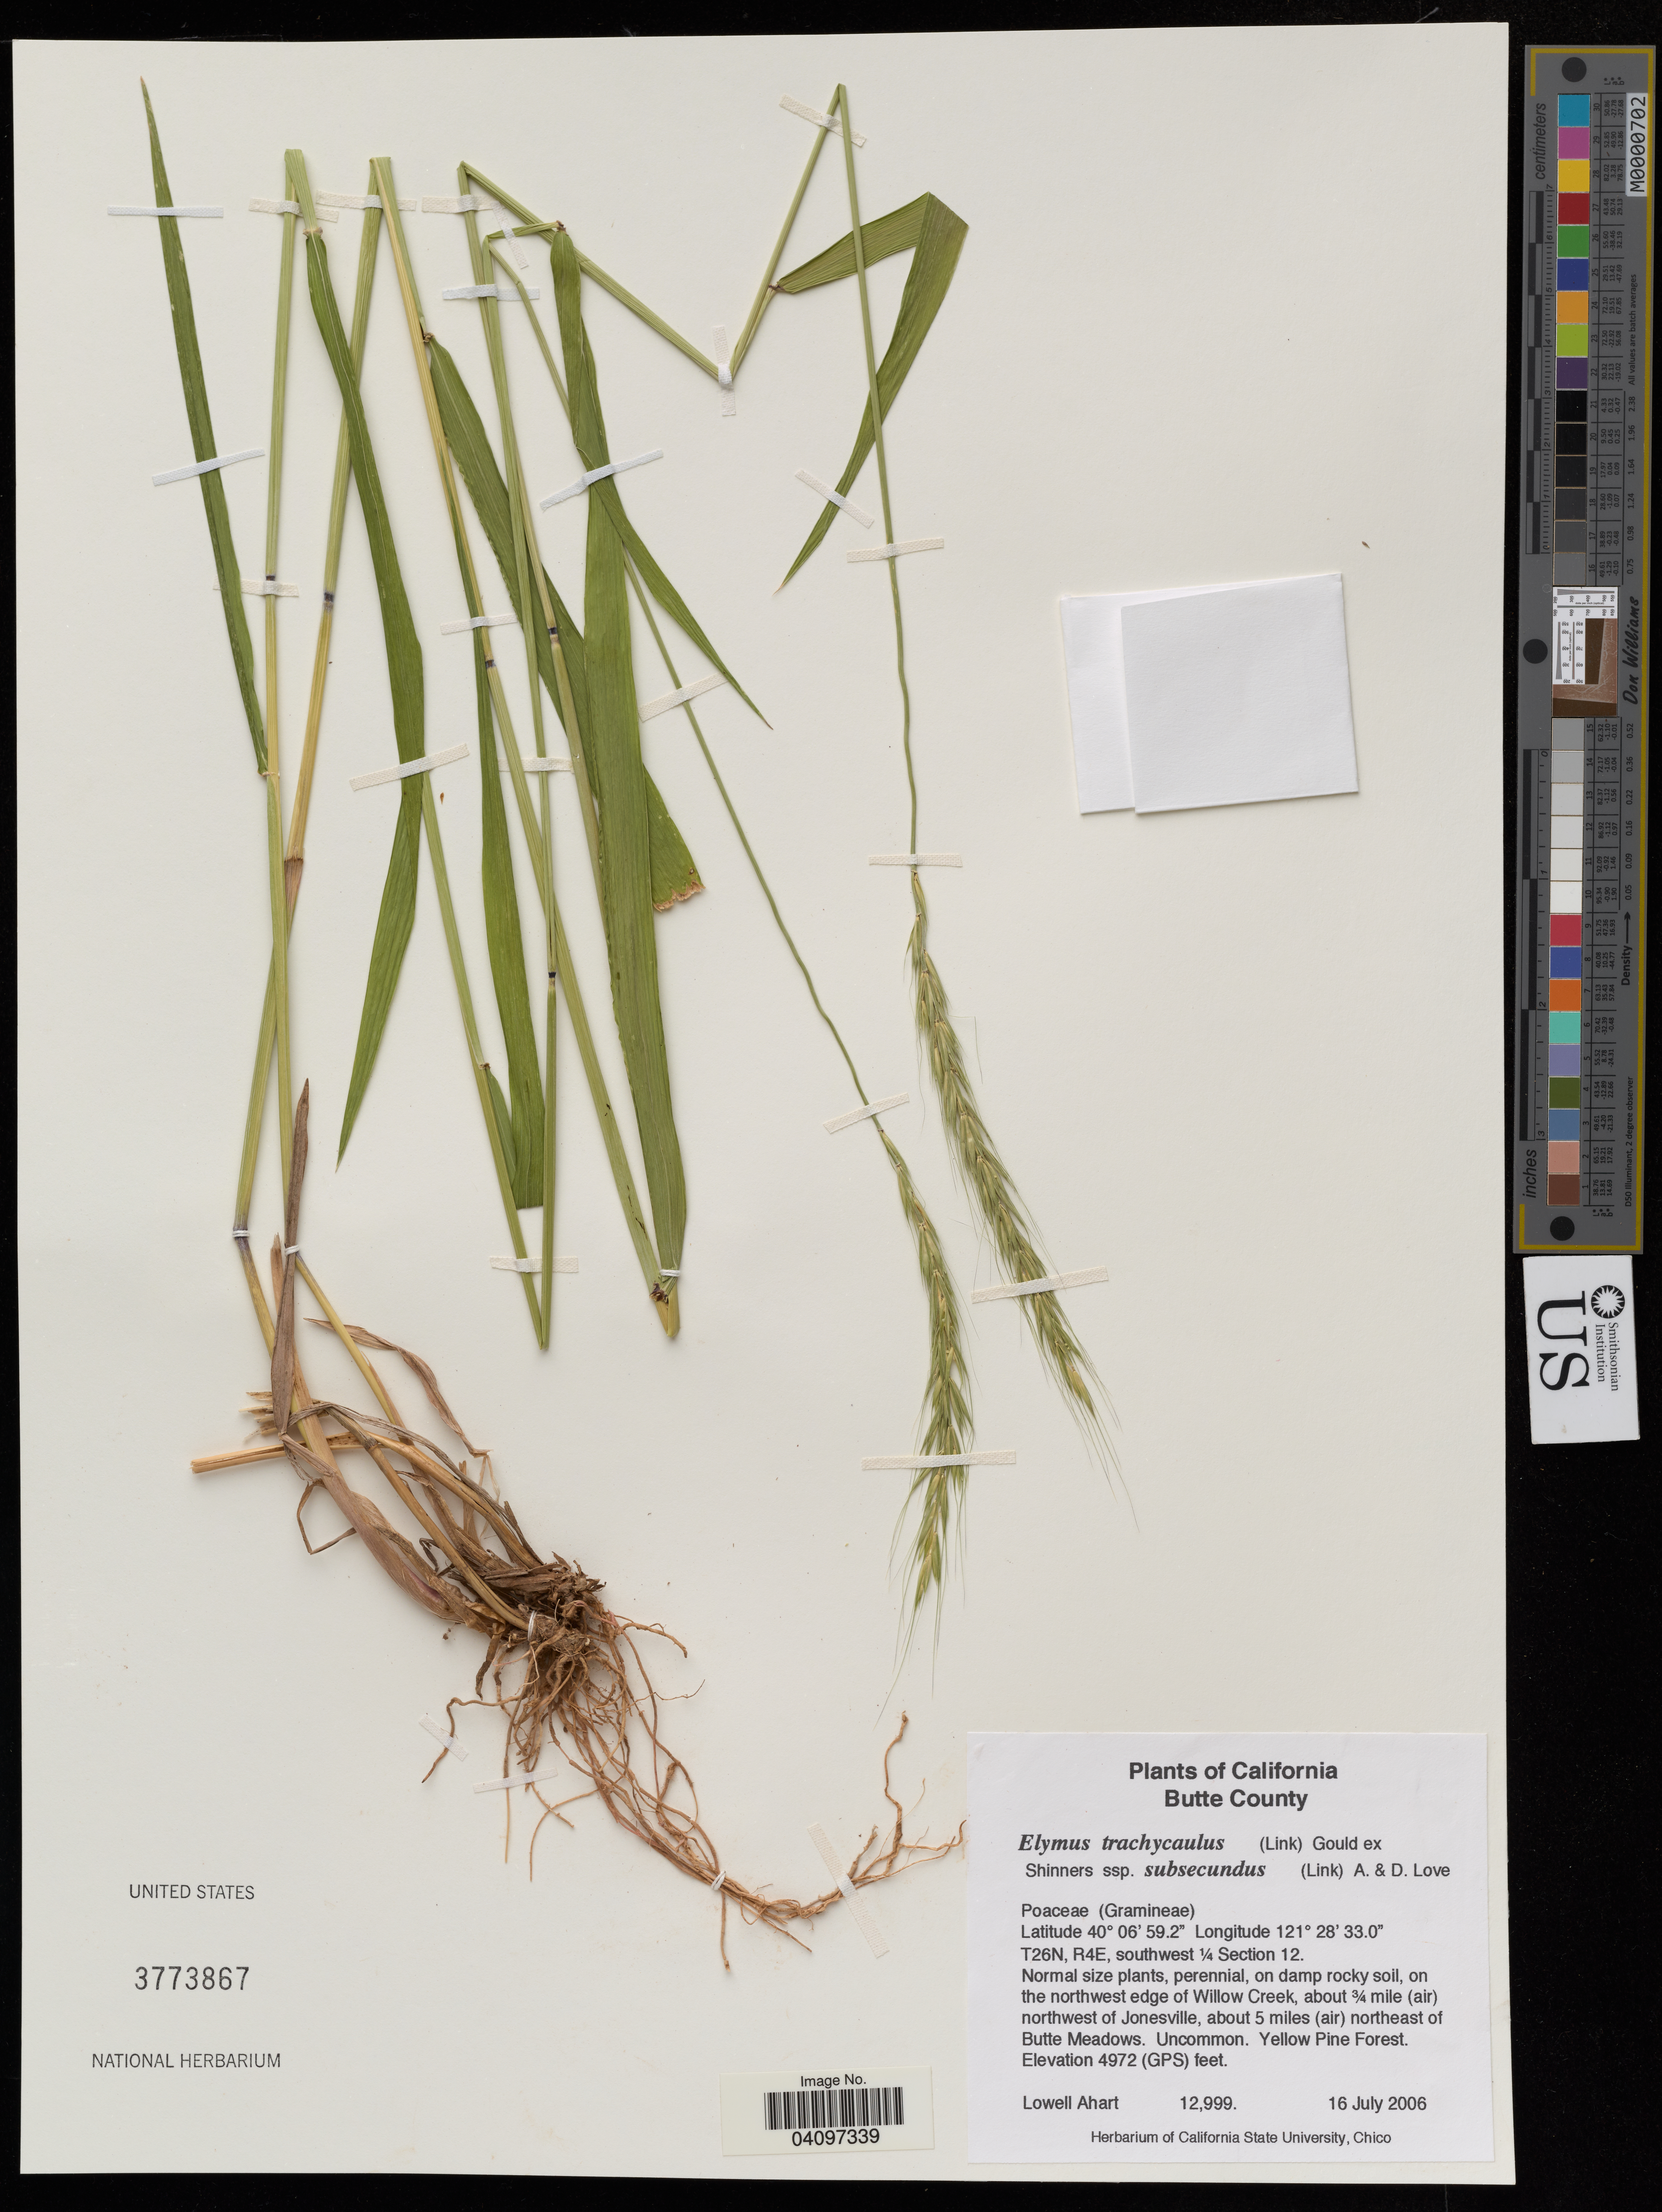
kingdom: Plantae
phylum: Tracheophyta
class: Liliopsida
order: Poales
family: Poaceae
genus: Elymus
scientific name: Elymus trachycaulus subsp. subsecundus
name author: (Link) Á. Löve & D. Löve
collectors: L. Ahart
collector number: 12999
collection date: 2006-07-16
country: United States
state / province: California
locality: Butte County. T26N, R4E, southwest 1/4 Section 12. on the northwest edge of Willow Creek, about 3/4 mile (air) northwest of Jonesville, about 5 miles (air) northeast of Butte Meadows.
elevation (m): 1515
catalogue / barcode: US 3773867